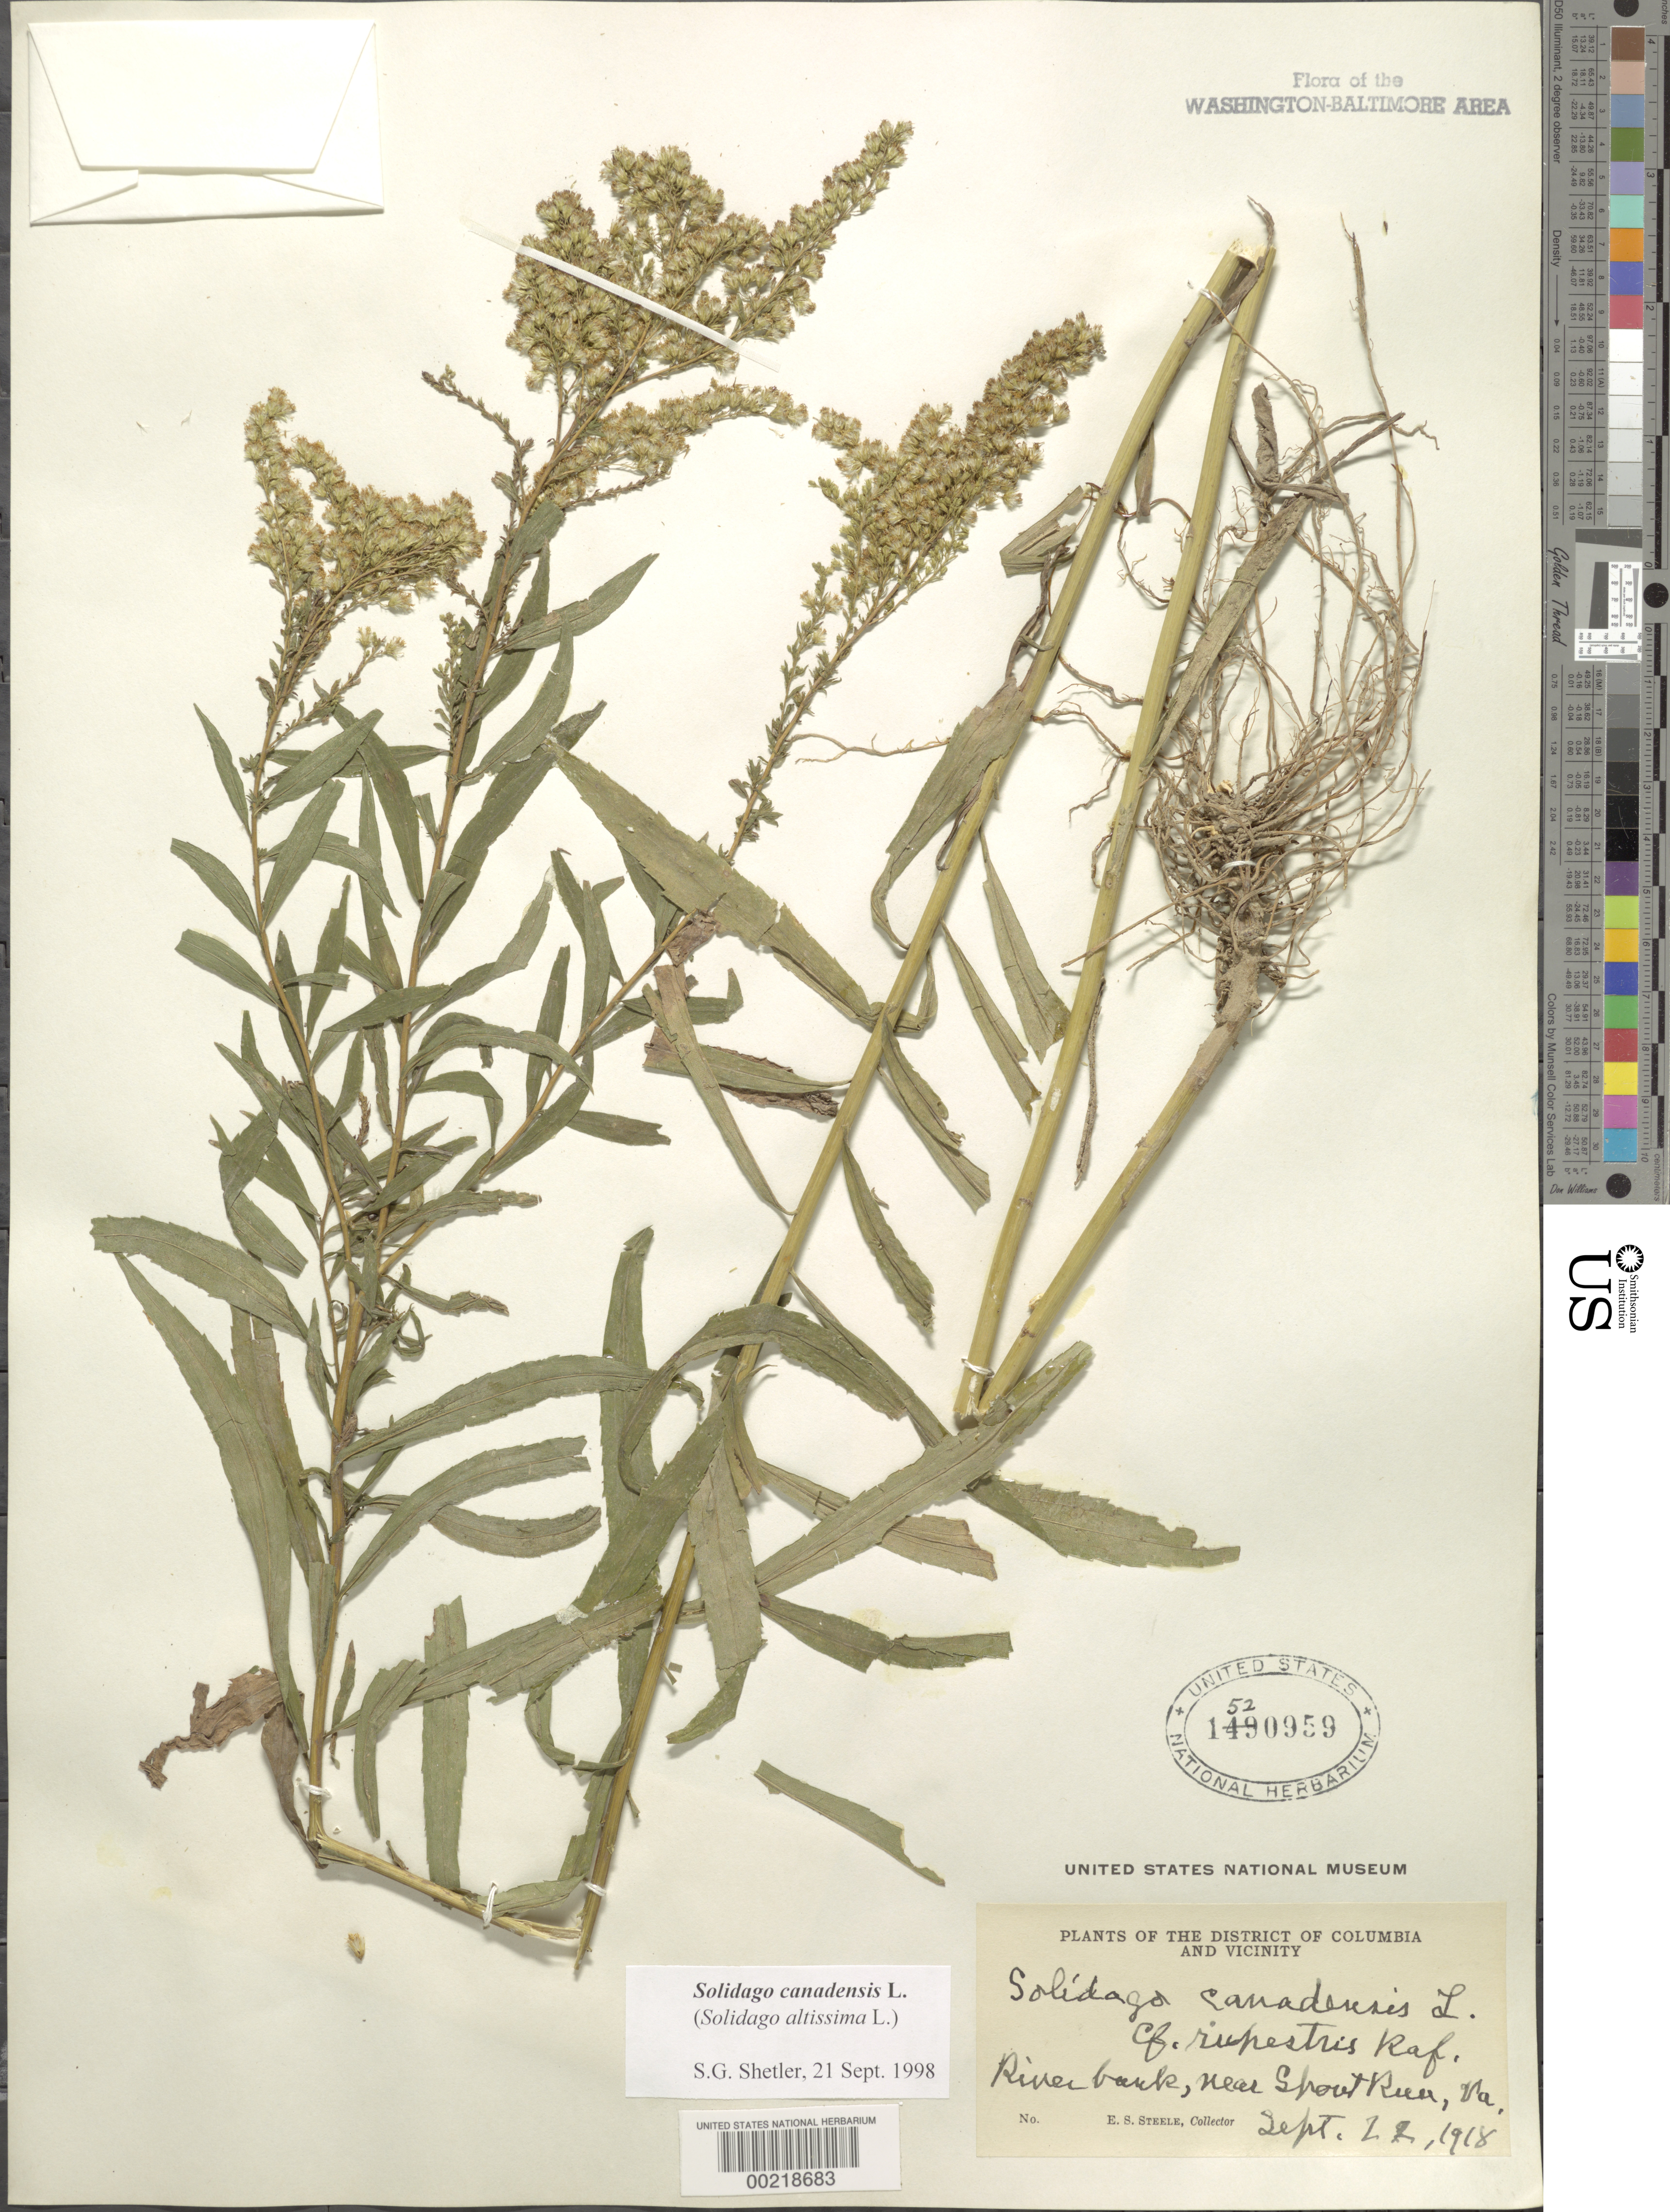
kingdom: Plantae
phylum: Tracheophyta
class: Magnoliopsida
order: Asterales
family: Asteraceae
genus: Solidago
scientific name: Solidago canadensis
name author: L.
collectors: E. Steele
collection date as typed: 22 Sep 1918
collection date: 1918-09-22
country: United States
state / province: Virginia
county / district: Fairfax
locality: Spout Run vicinity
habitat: River bank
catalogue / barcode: US 1520959